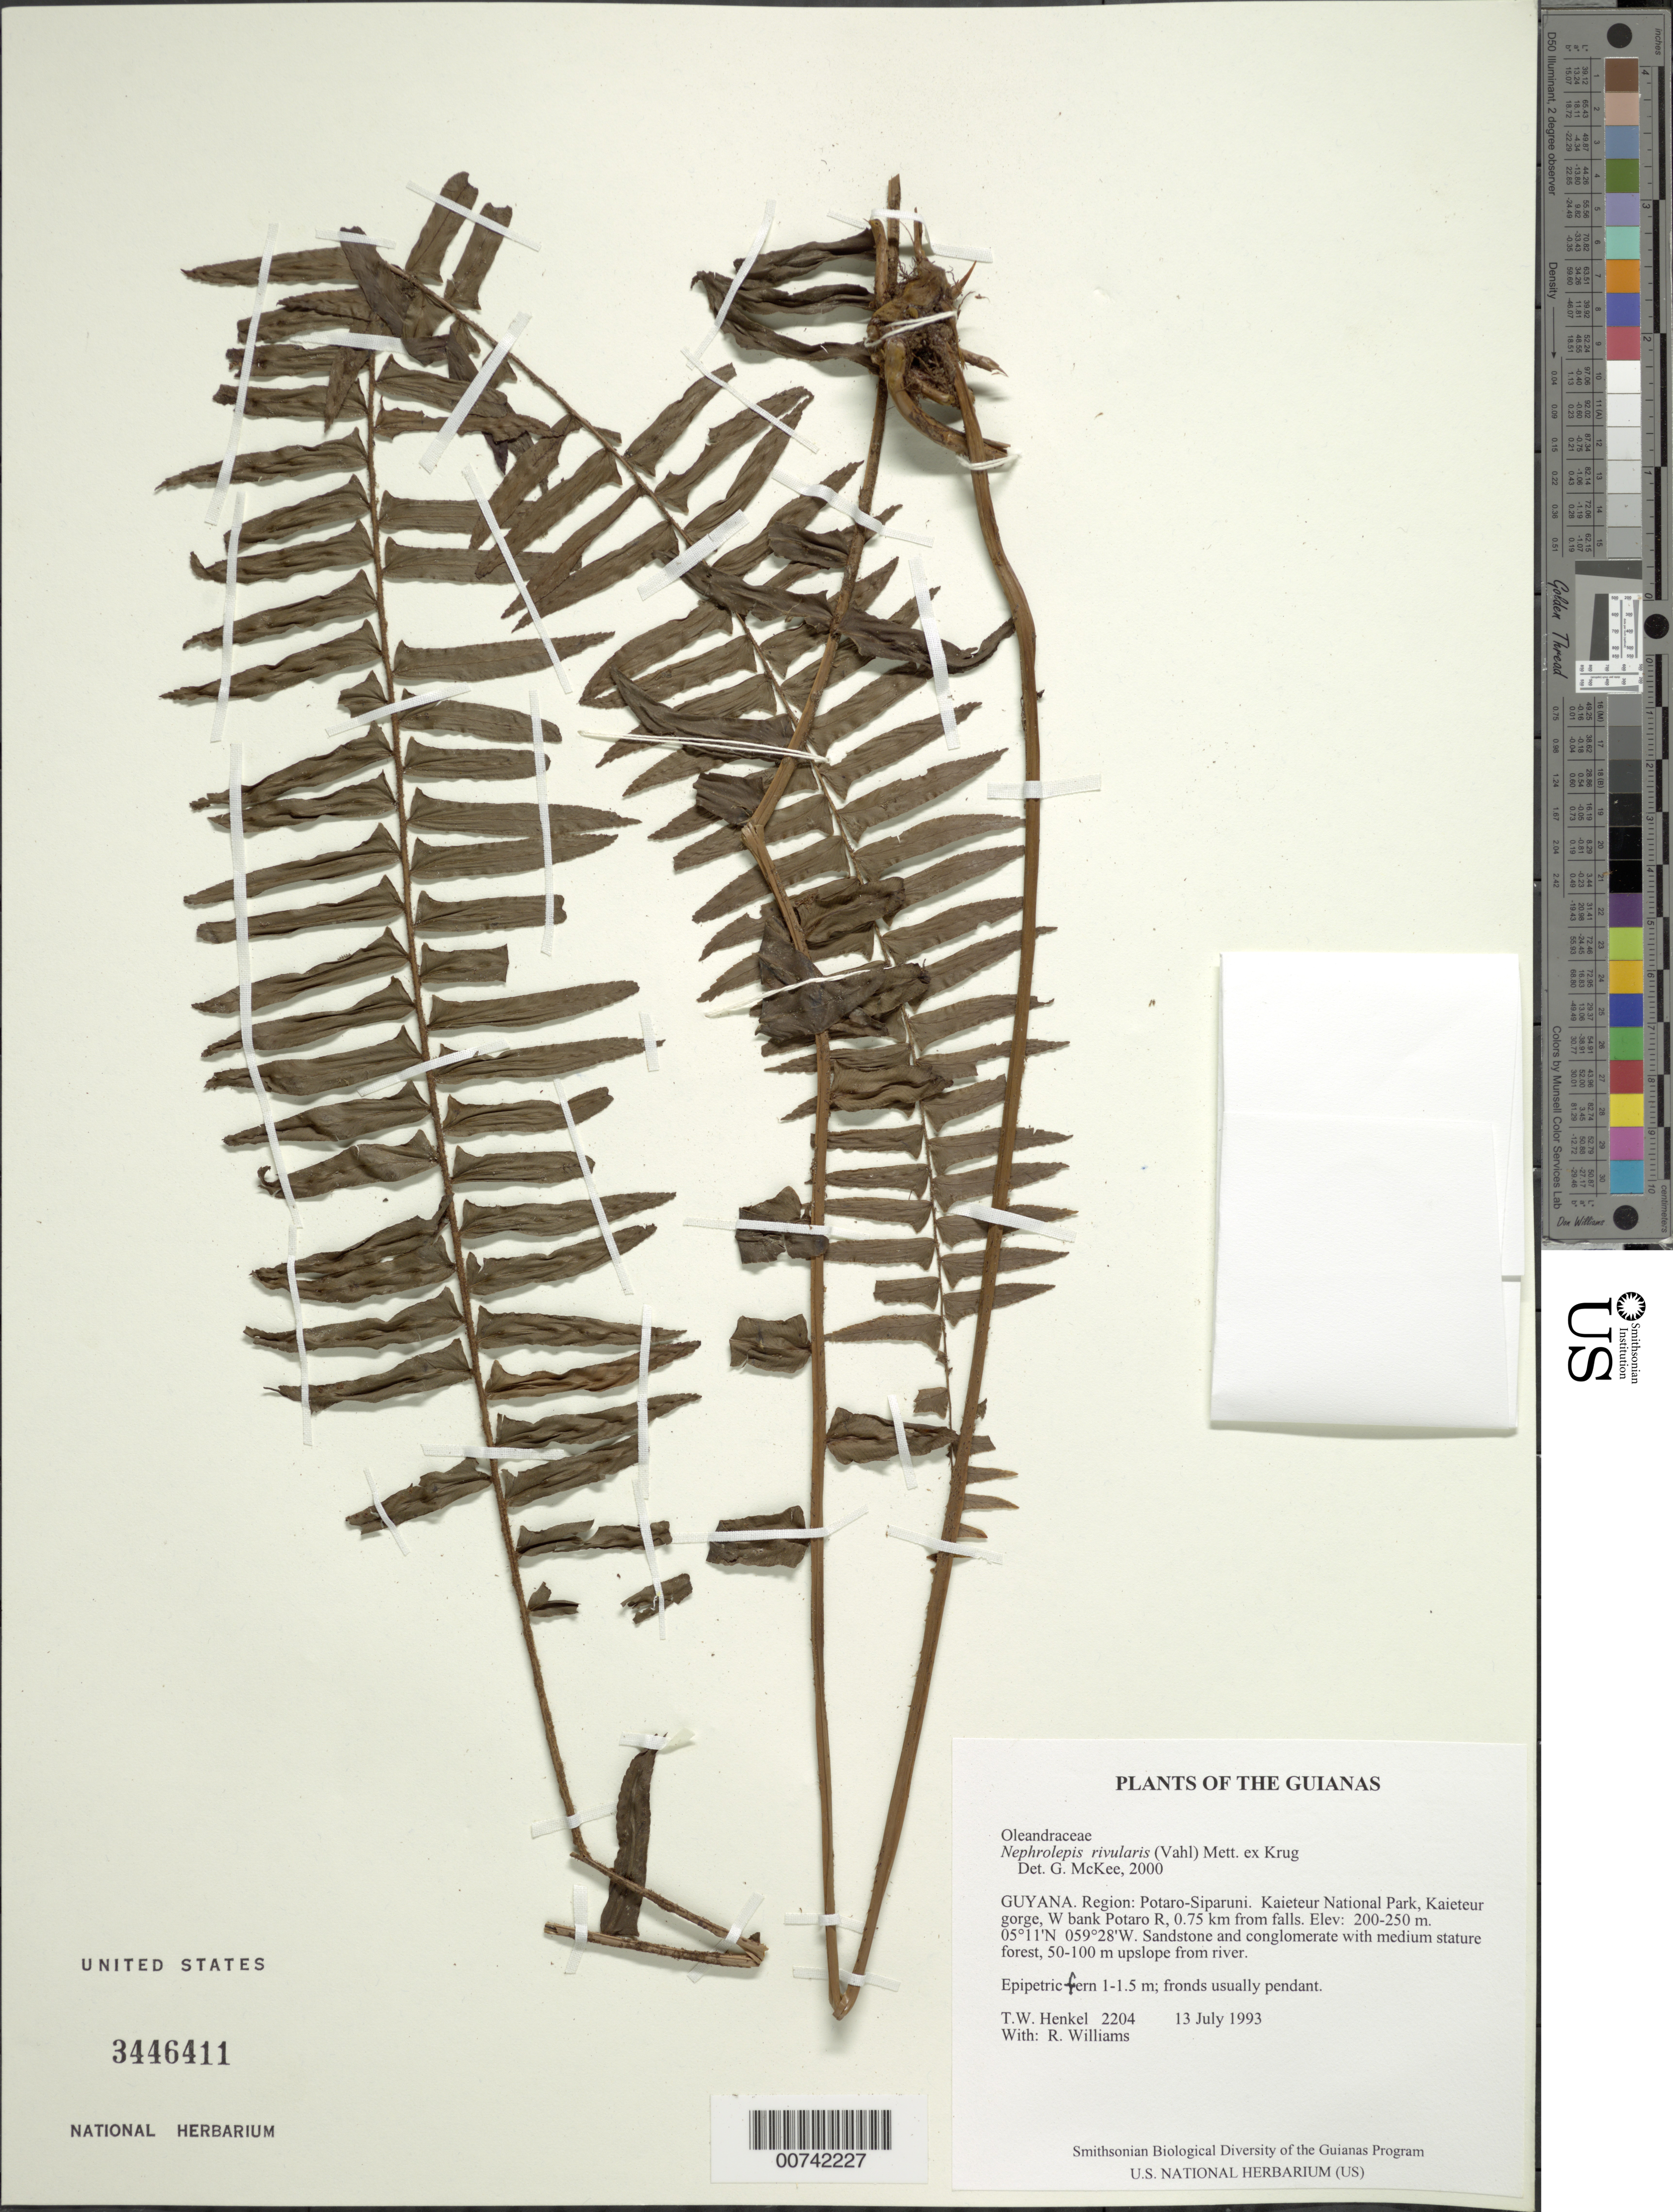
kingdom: Plantae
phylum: Tracheophyta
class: Polypodiopsida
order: Polypodiales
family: Nephrolepidaceae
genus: Nephrolepis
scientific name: Nephrolepis rivularis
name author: (Vahl) Mett. ex Krug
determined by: McKee, G. S., (US), NMNH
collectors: T. Henkel & R. Williams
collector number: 2204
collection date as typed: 13 July 1993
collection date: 1993-07-13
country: Guyana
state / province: Potaro-Siparuni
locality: Kaieteur National Park, Kaieteur gorge, W bank Potaro R, 0.75 km from falls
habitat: Sandstone and conglomerate with medium stature forest, 50-100 m upslope from river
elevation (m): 200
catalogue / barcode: US 3446411